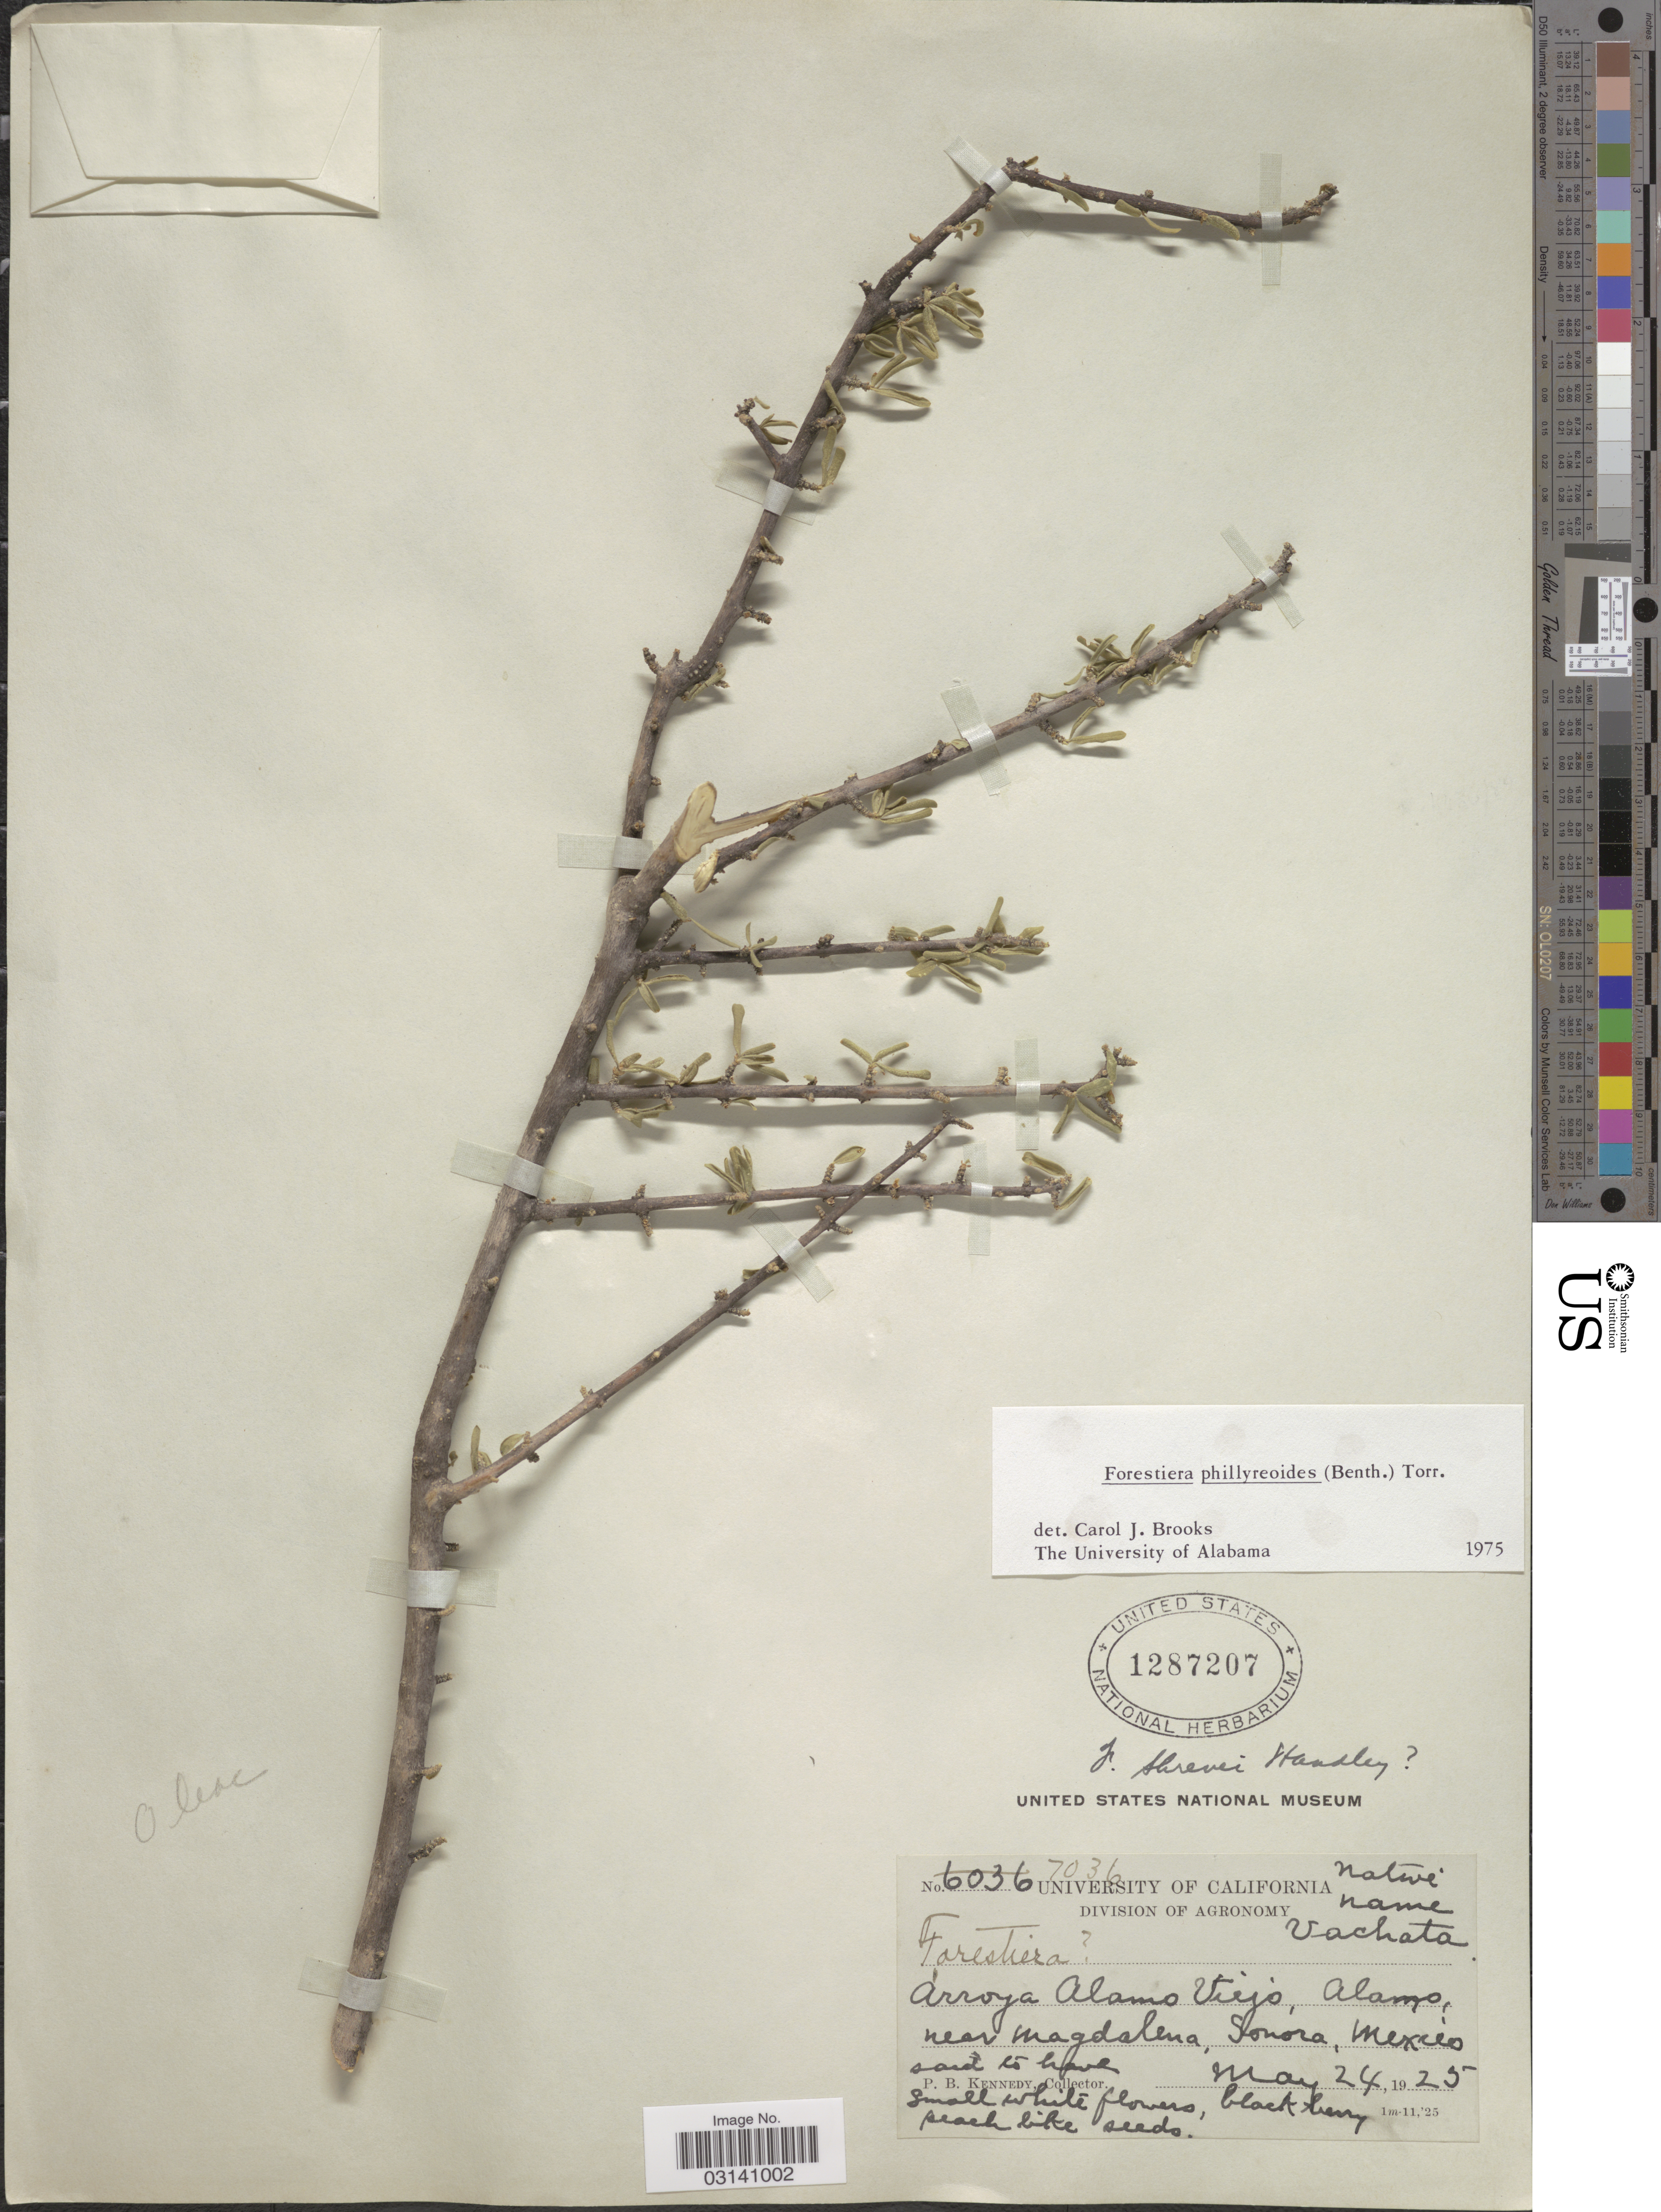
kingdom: Plantae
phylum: Tracheophyta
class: Magnoliopsida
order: Lamiales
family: Oleaceae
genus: Forestiera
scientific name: Forestiera phillyreoides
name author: (Benth.) Torr.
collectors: P. B. Kennedy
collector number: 7036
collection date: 1925-05-24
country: Mexico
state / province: Sonora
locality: Arroya Alamo Viejo, Alamo, near Magdalena.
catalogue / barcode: US 1287207